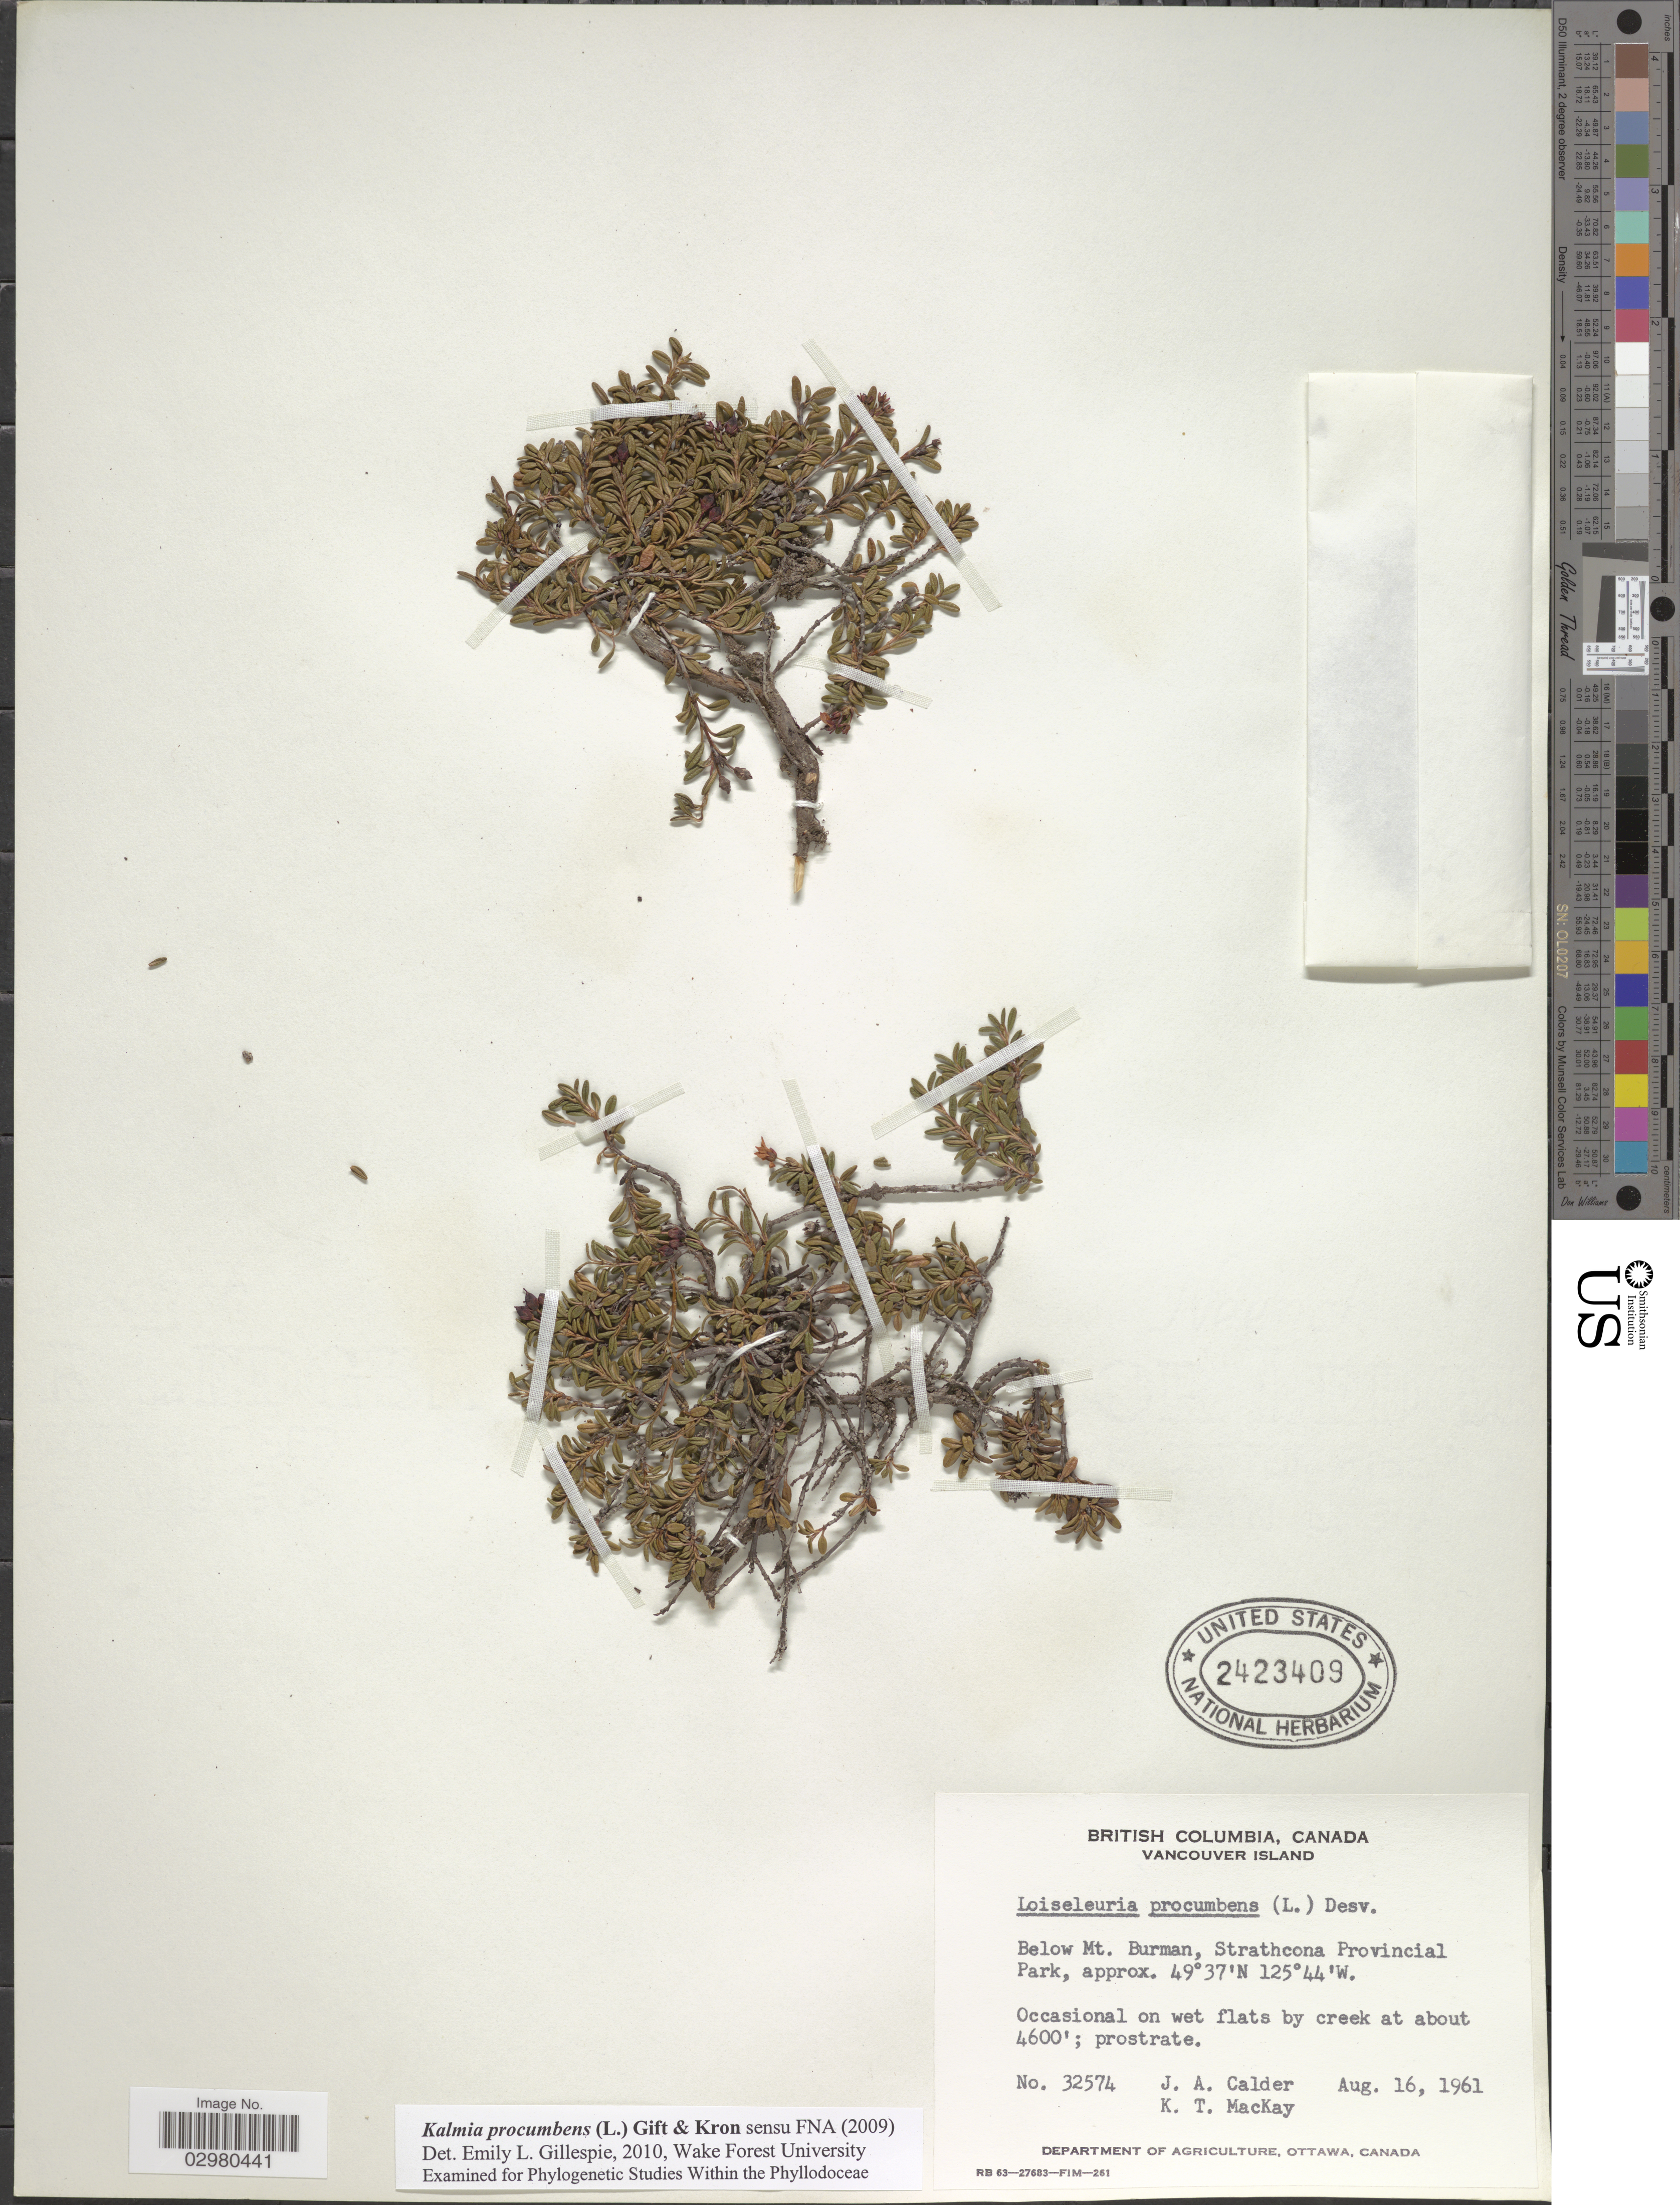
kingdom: Plantae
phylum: Tracheophyta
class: Magnoliopsida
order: Ericales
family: Ericaceae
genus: Loiseleuria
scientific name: Loiseleuria procumbens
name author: (L.) Desv.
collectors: J. A. Calder & K. T. Mackay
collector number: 32574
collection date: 1961-08-16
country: Canada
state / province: British Columbia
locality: Vancouver Island. Below Mt. Burman, Strathcona Provincial Park.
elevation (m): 1402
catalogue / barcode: US 2423409